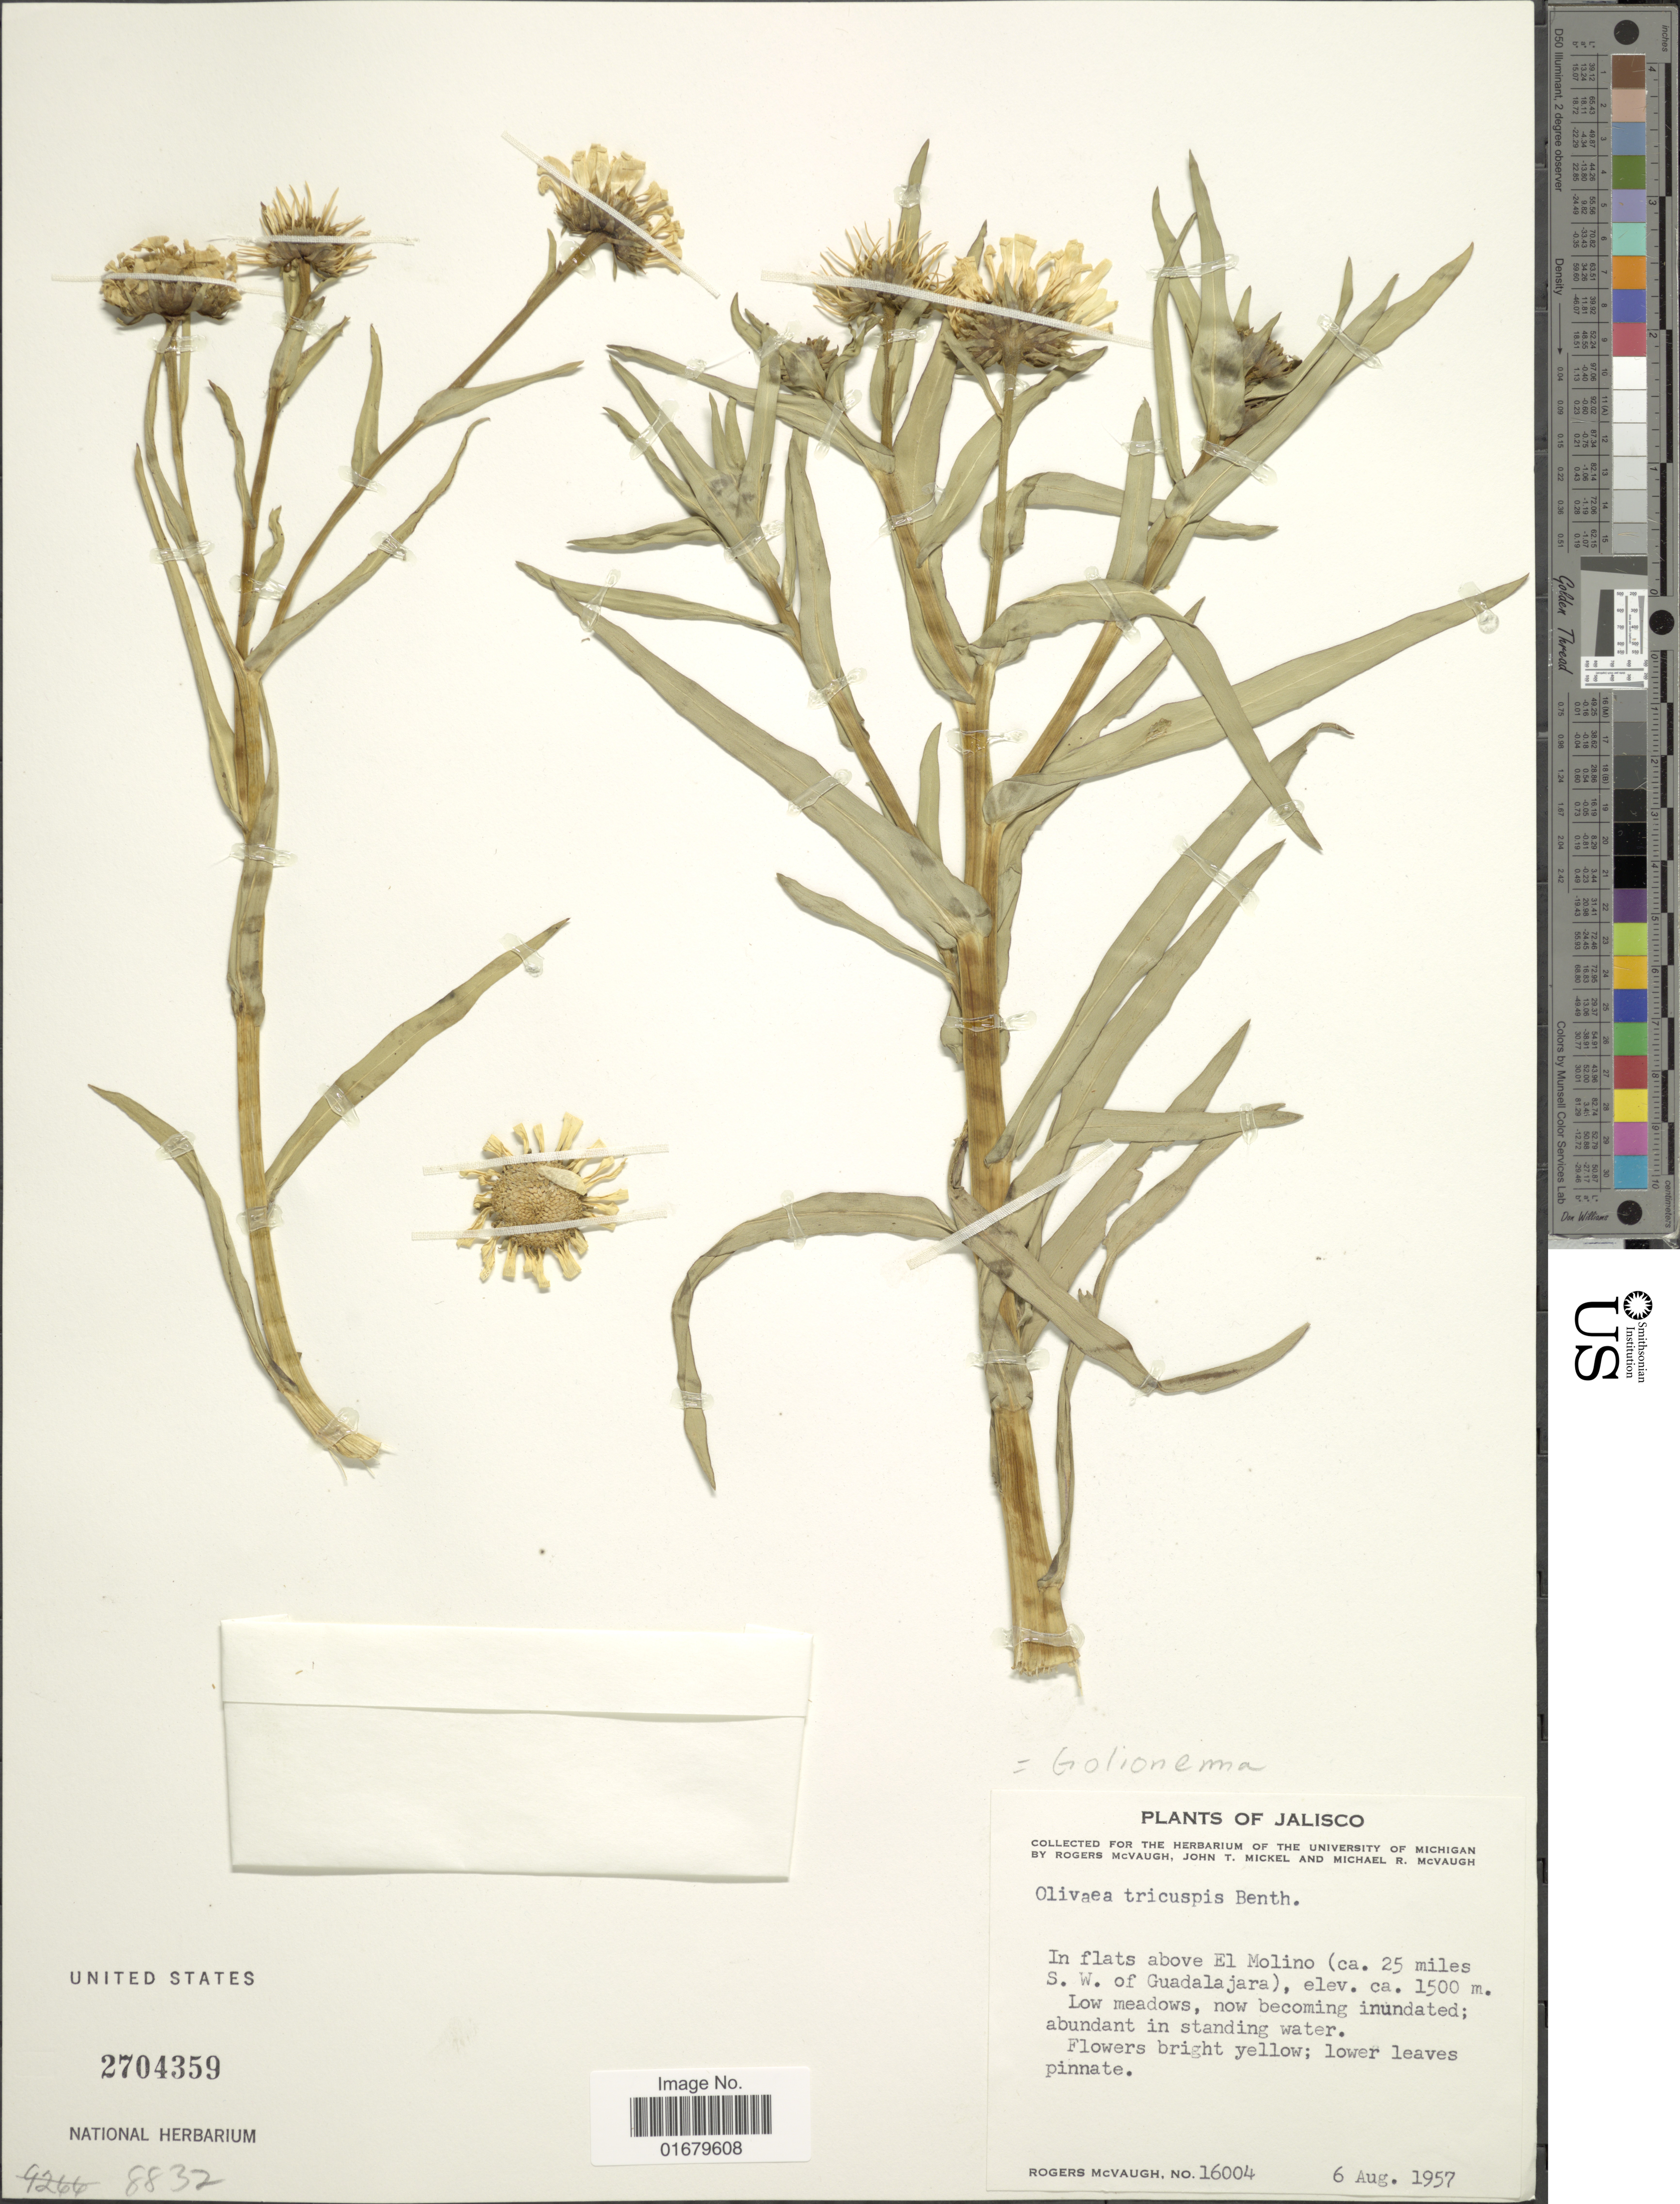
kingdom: Plantae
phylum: Tracheophyta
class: Magnoliopsida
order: Asterales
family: Asteraceae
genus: Olivaea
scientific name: Olivaea tricuspis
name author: Sch. Bip. ex Benth.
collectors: R. McVaugh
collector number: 16004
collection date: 1957-08-06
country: Mexico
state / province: Jalisco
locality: In flats above El Molino (ca. 25 miles S.W. of Guadalajara)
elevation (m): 1500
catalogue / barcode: US 2704359